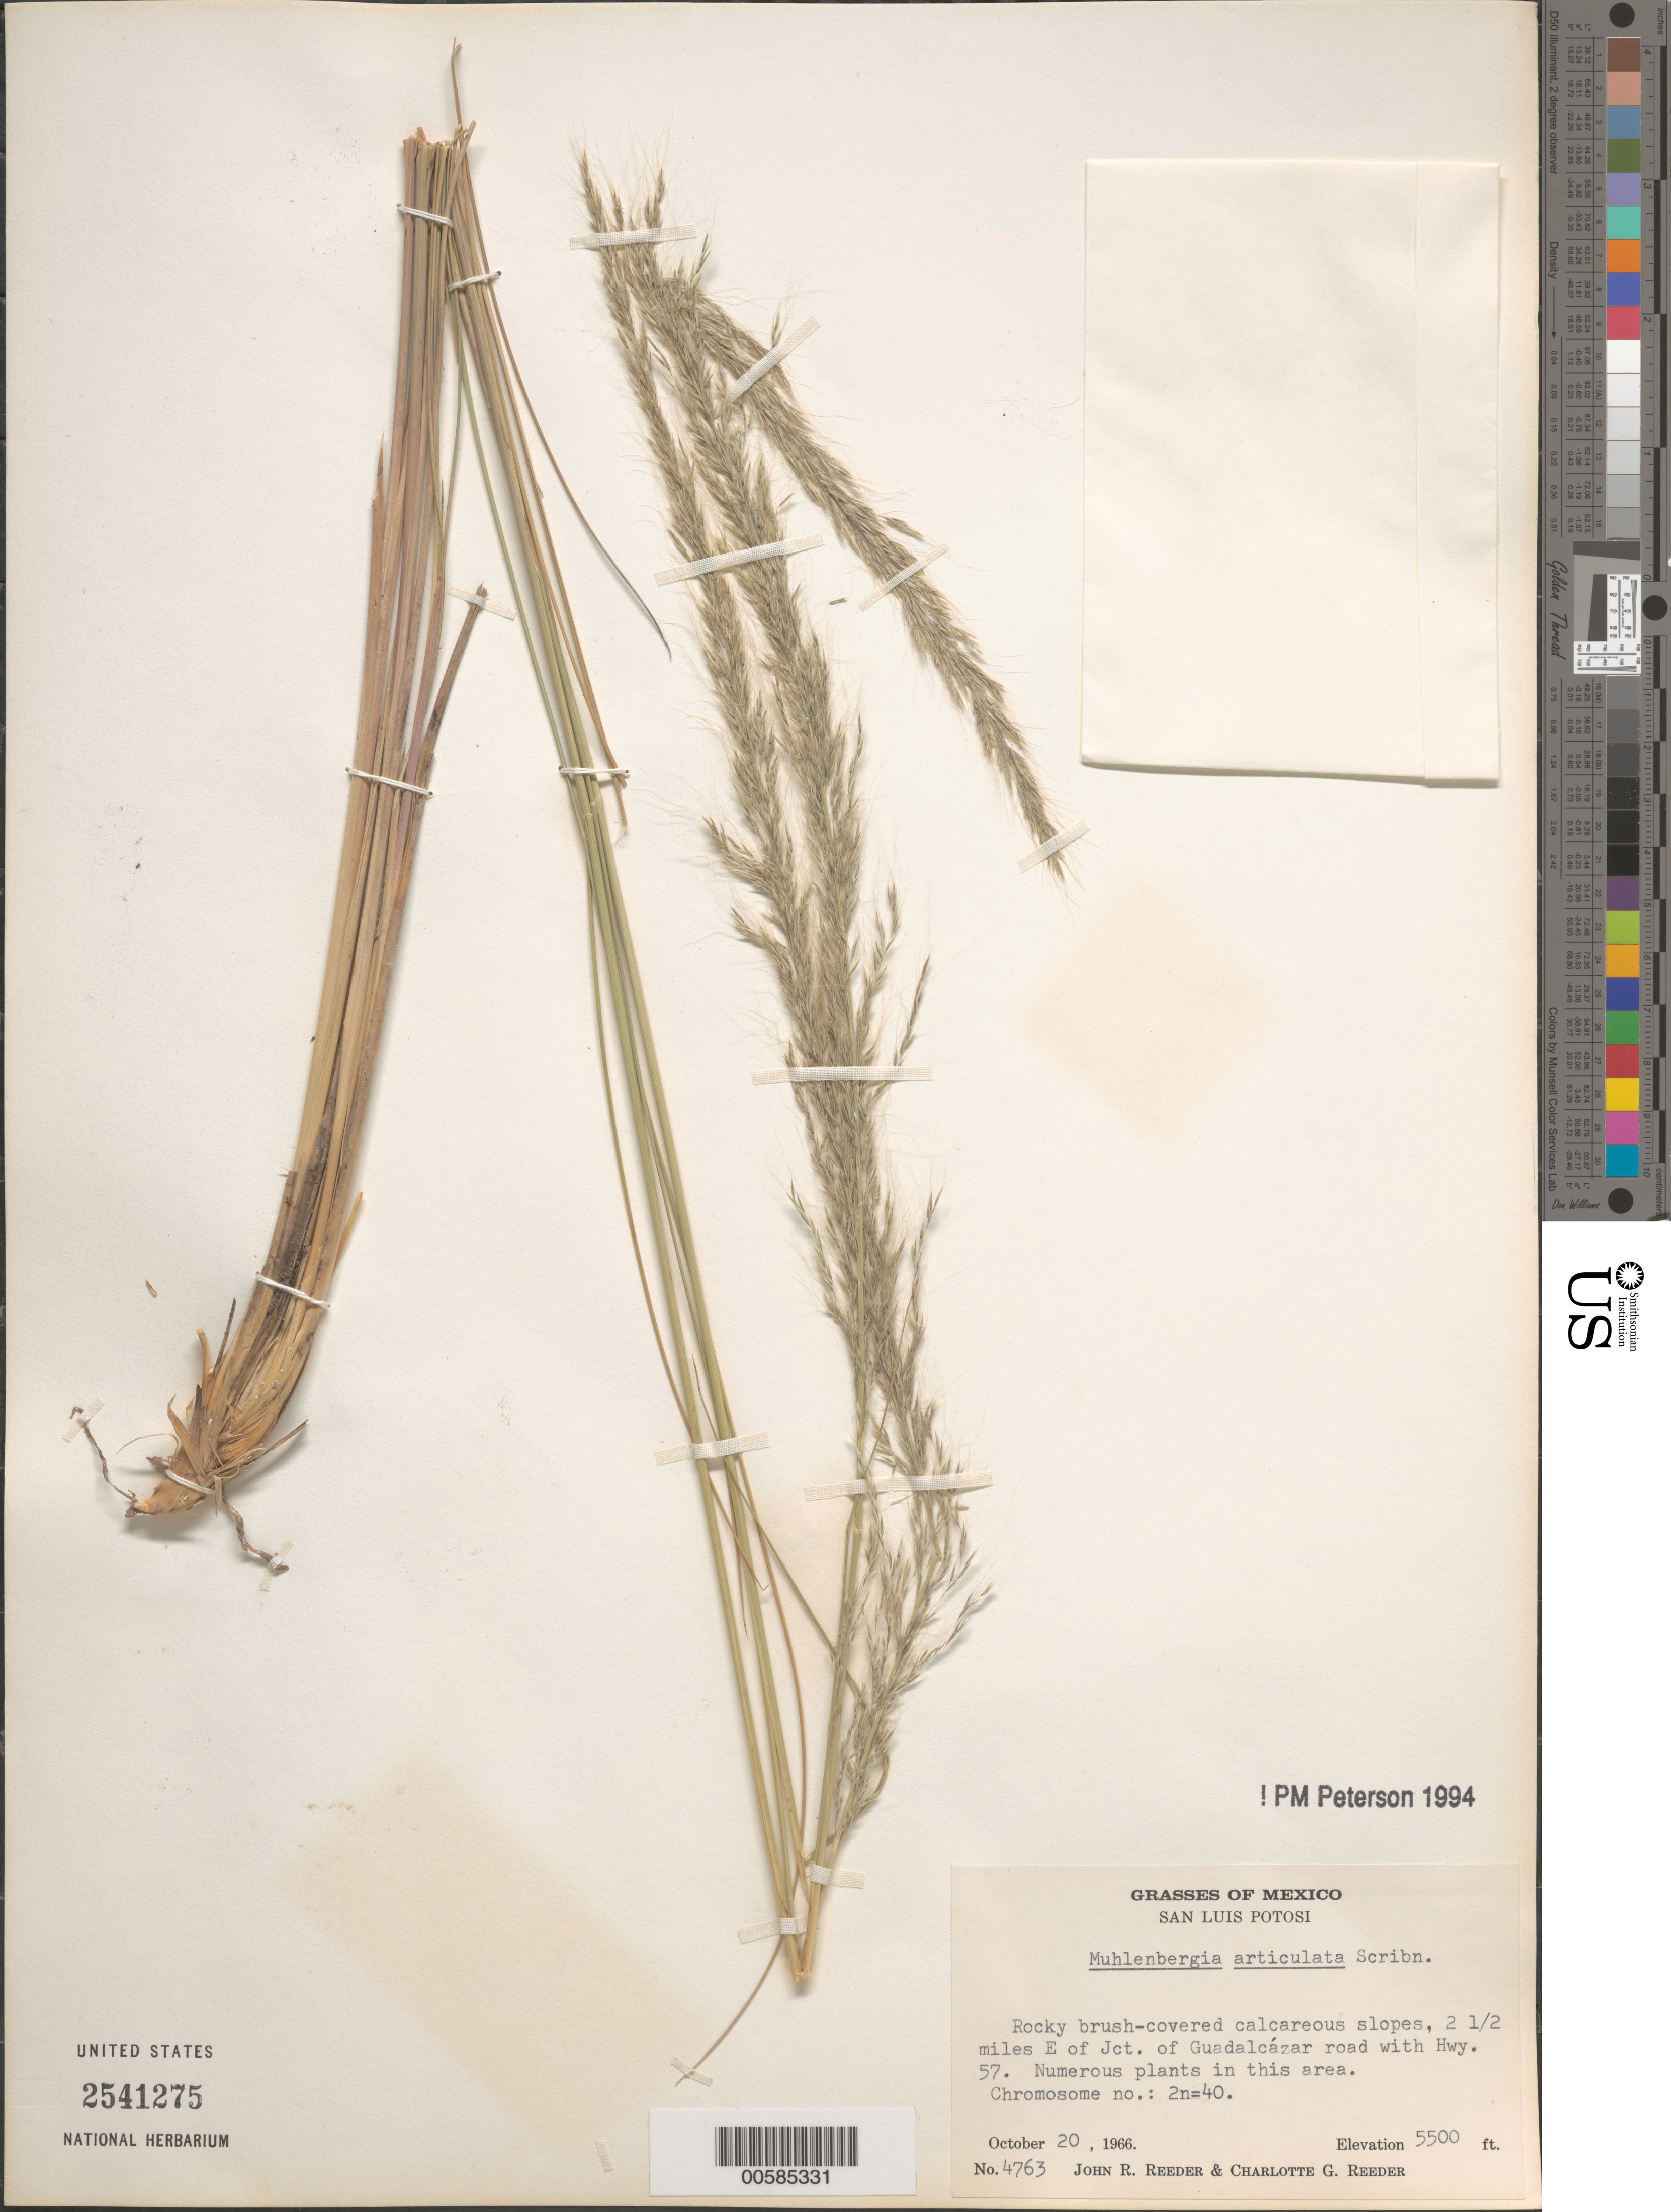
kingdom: Plantae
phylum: Tracheophyta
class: Liliopsida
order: Poales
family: Poaceae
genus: Muhlenbergia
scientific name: Muhlenbergia articulata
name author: Scribn.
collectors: J. R. Reeder & C. G. Reeder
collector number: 4763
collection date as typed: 20 Oct 1966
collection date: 1966-10-20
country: Mexico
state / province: San Luis Potosi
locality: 2.5 mi E of jct of Guadalcázar rd with Hwy 57.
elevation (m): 1676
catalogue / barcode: US 2541275